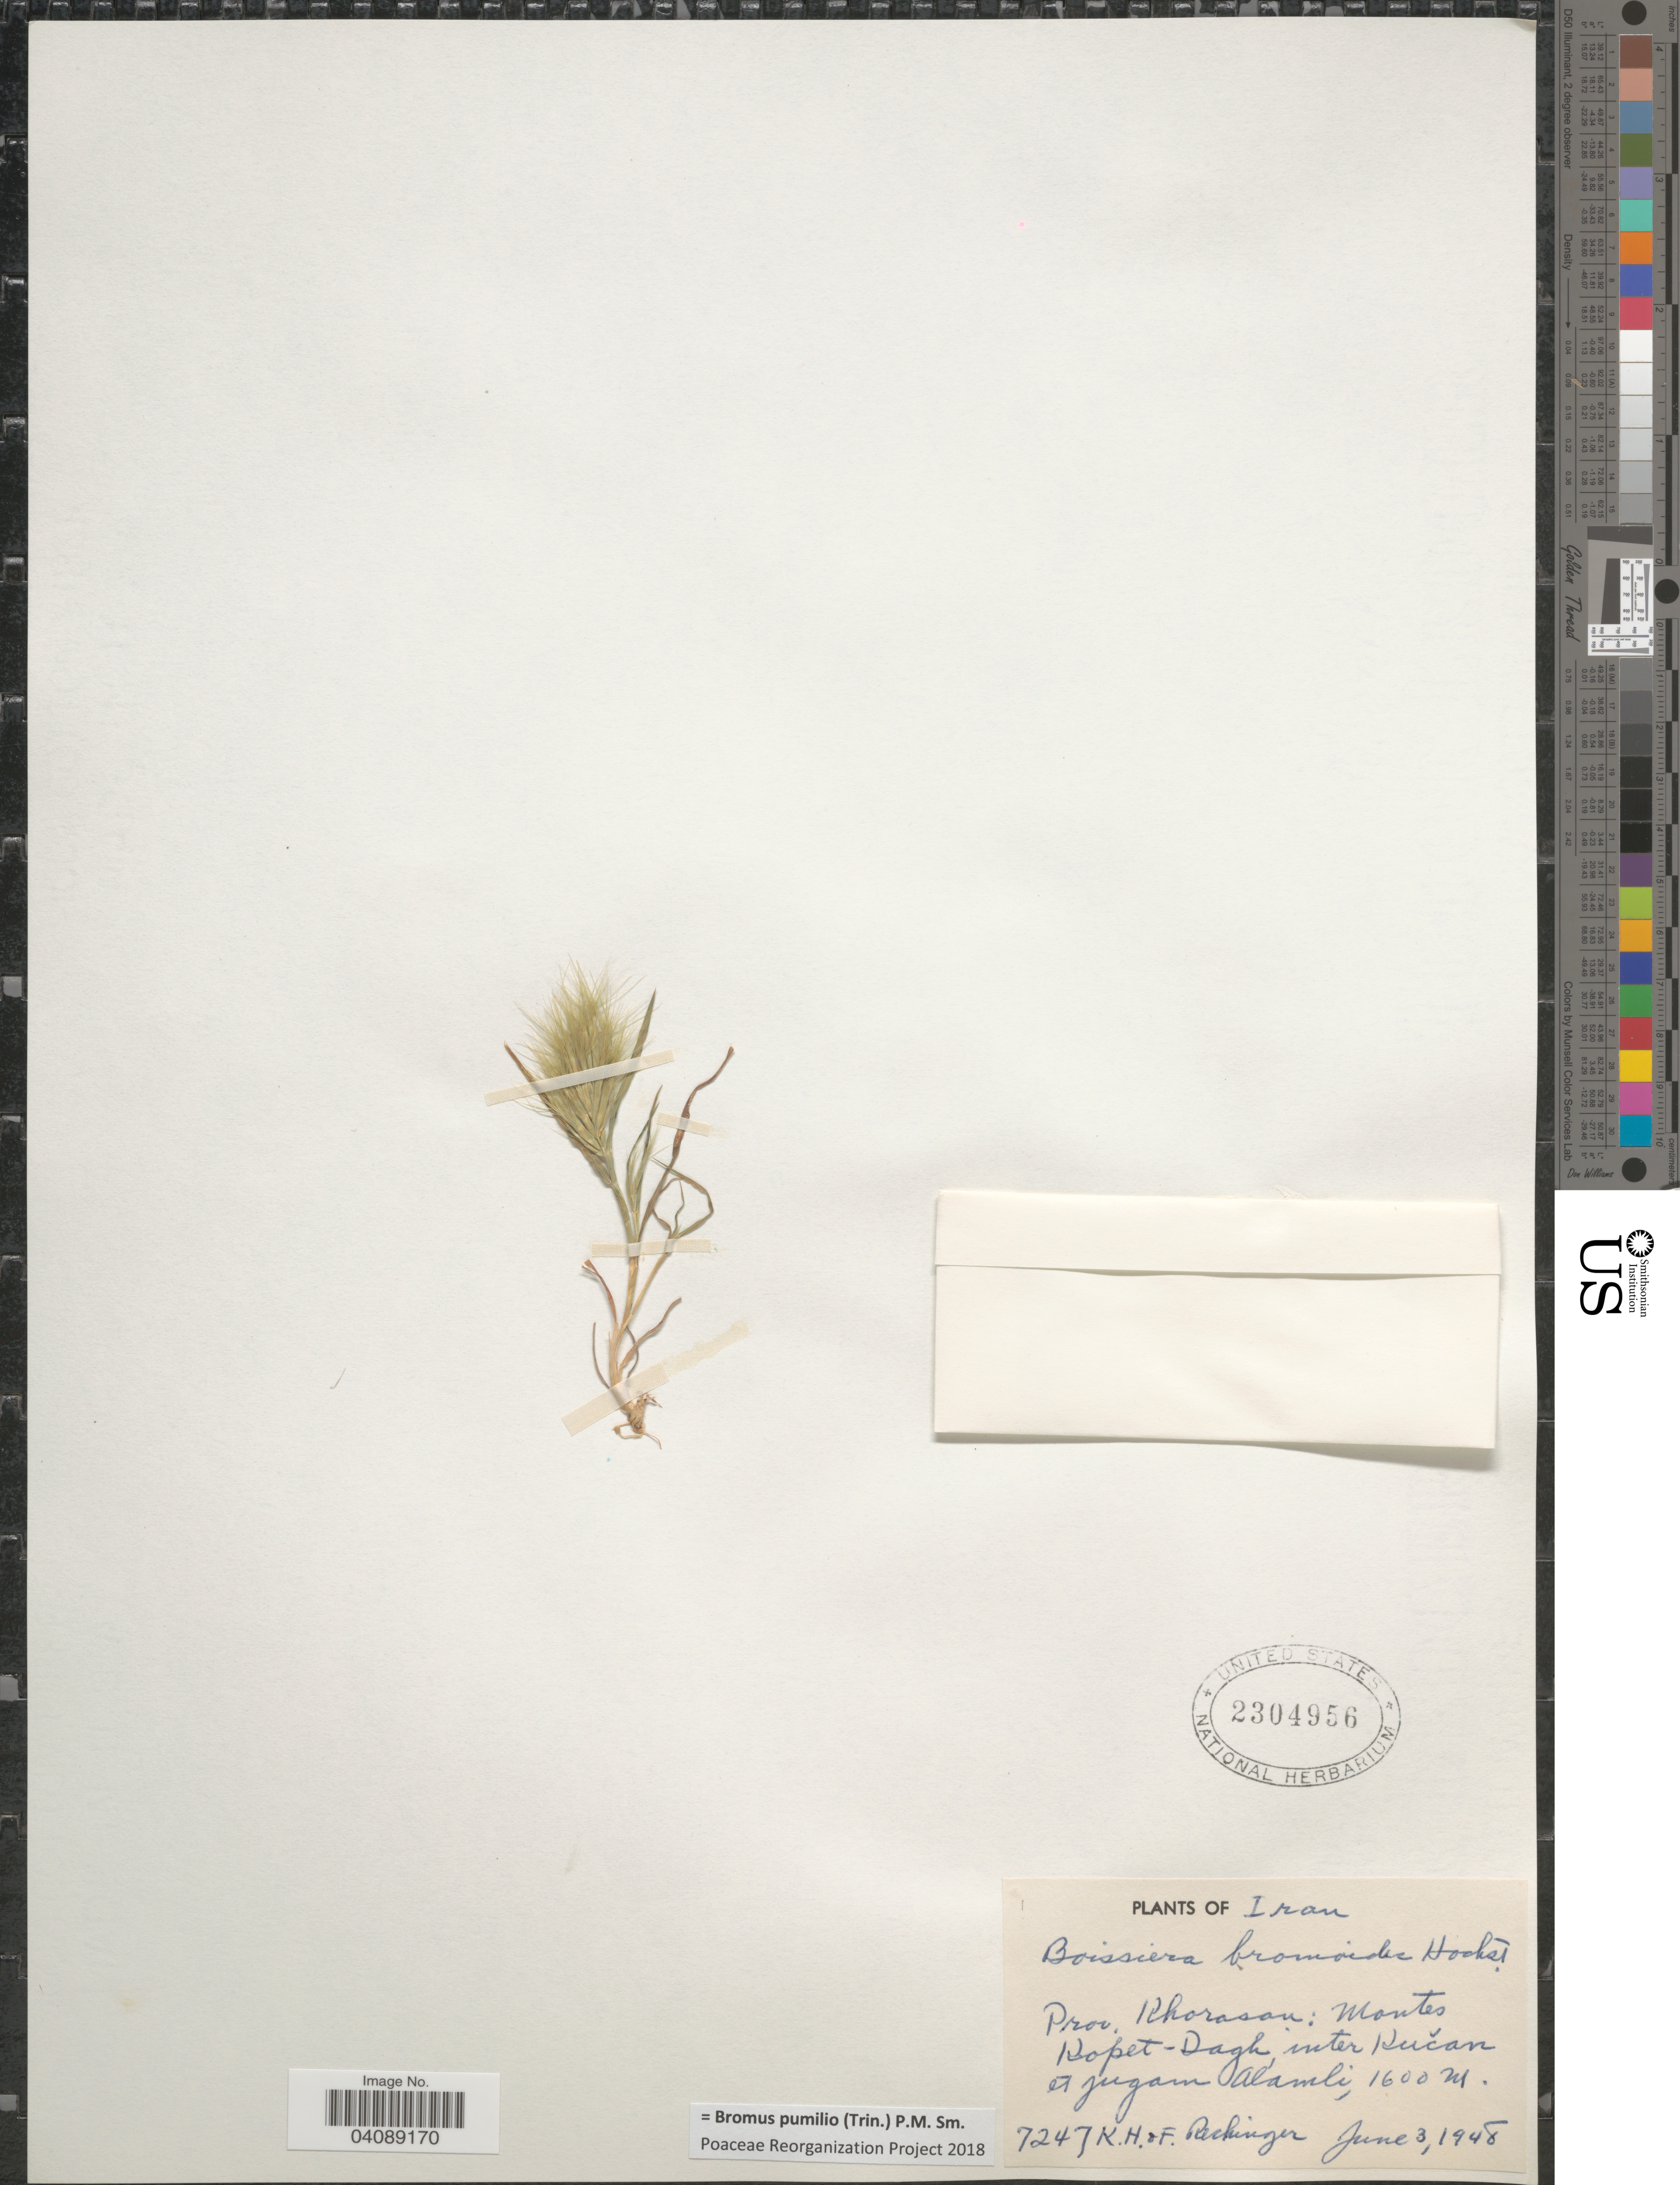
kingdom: Plantae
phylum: Tracheophyta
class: Liliopsida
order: Poales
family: Poaceae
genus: Bromus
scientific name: Bromus pumilio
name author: (Trin.) P.M. Sm.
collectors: K. H. Rechinger & F. Rechinger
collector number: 7247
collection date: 1948-06-03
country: Iran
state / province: Khorasan [obsolete]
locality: Prov. Khorasan: Montes Kopet-Dagh inter Kučan et jugam Alamli.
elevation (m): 1600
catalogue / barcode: US 2304956